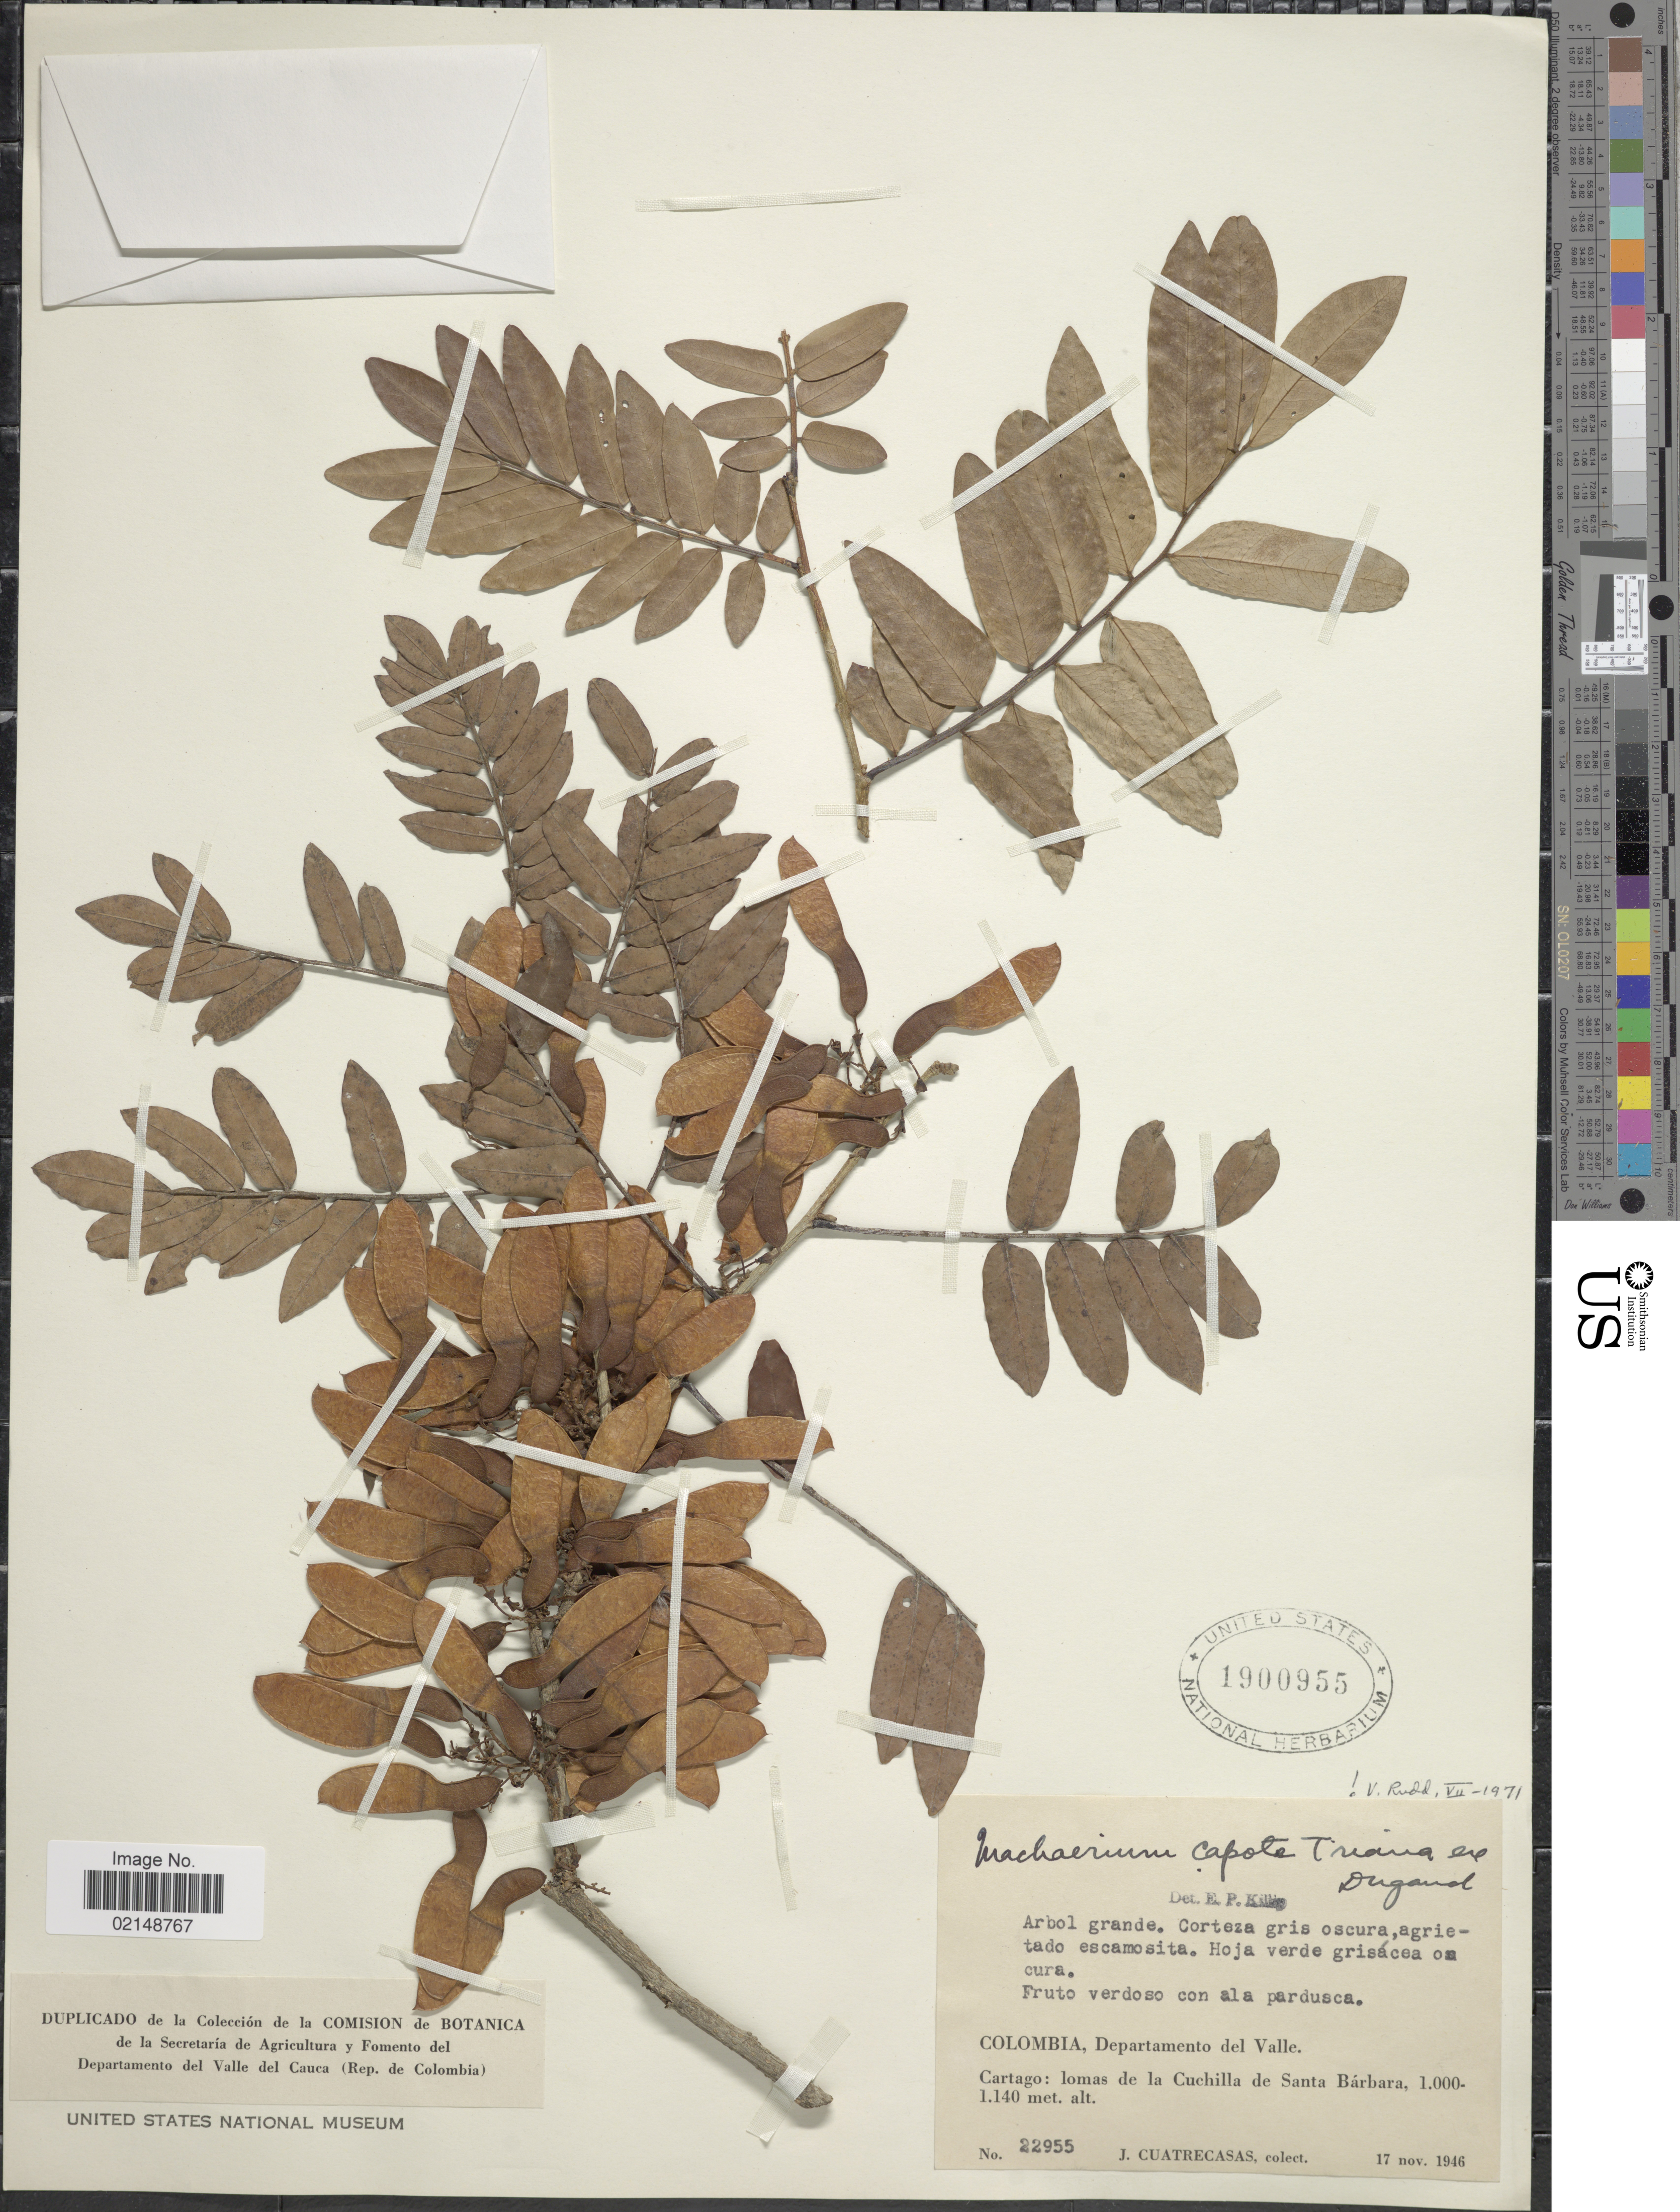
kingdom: Plantae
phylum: Tracheophyta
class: Magnoliopsida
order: Fabales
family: Fabaceae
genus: Machaerium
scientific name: Machaerium capote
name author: Triana ex Dugand G.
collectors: J. Cuatrecasas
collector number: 22955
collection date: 1946-11-17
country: Colombia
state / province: Valle del Cauca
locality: Departamento del Valle, Cartago, lomas de la Cuchilla de Santa Barbara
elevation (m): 1000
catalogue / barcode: US 1900955